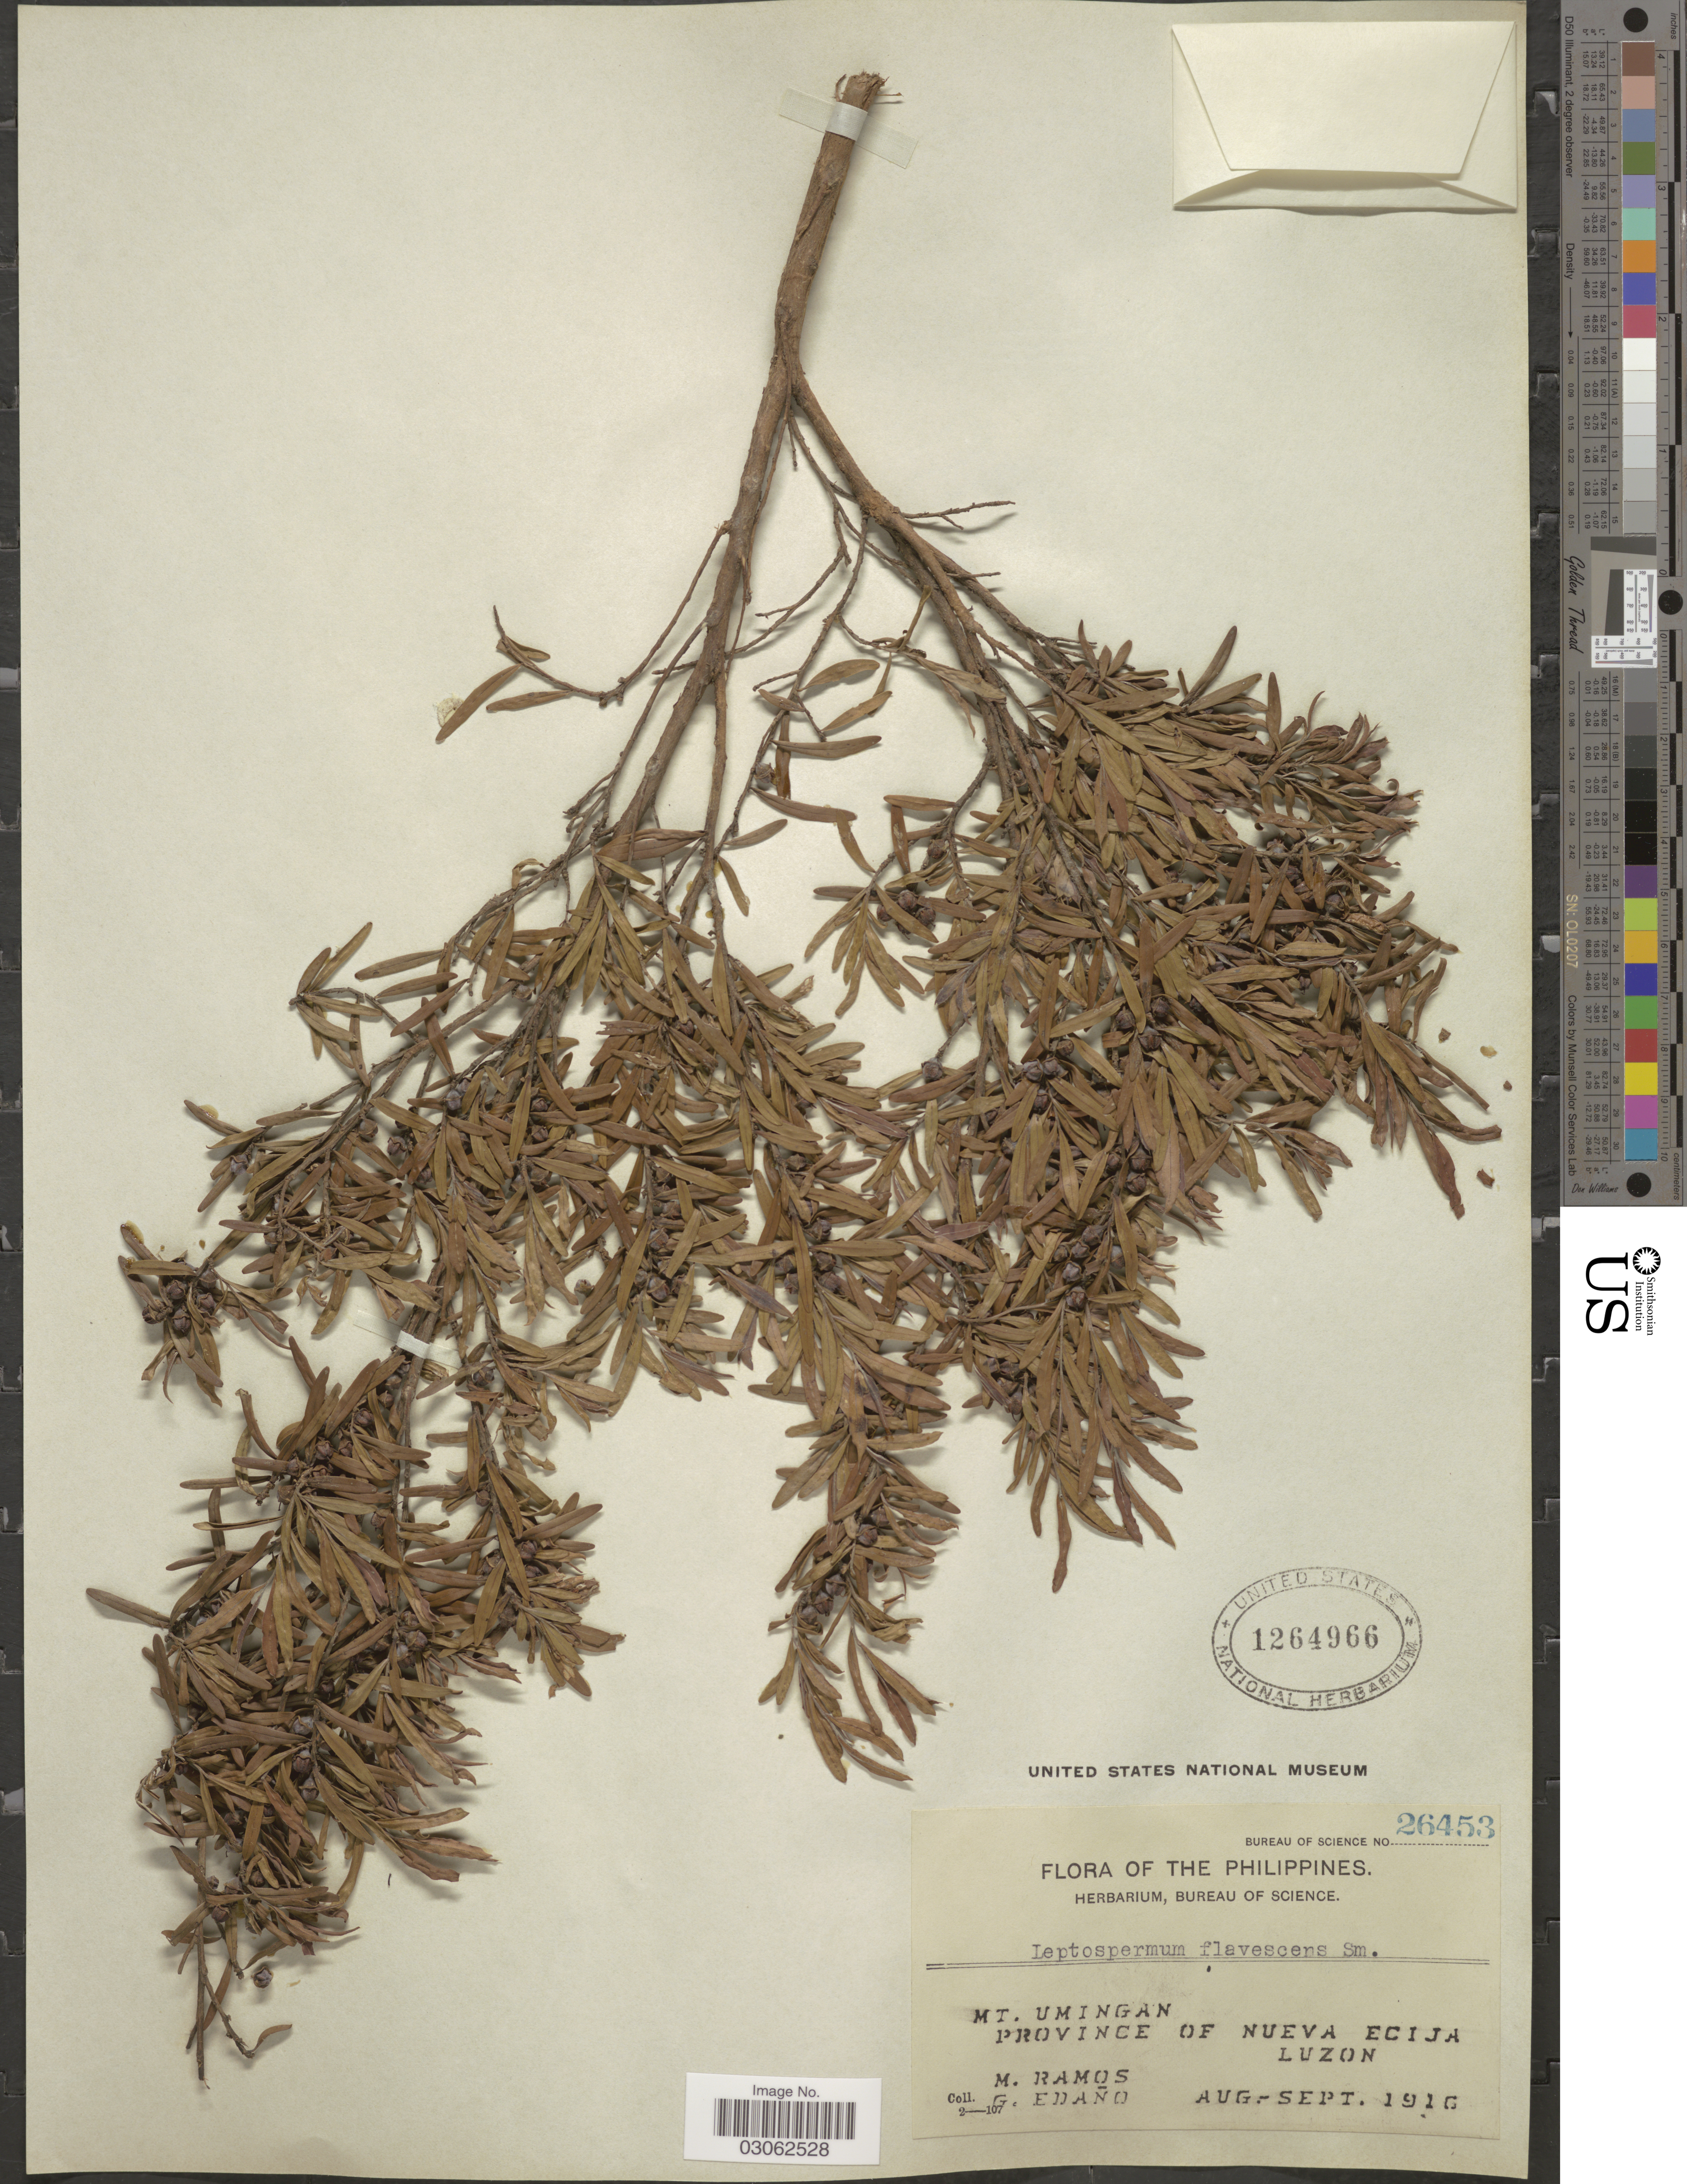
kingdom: Plantae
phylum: Tracheophyta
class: Magnoliopsida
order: Myrtales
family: Myrtaceae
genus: Leptospermum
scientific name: Leptospermum javanicum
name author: Blume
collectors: M. Ramos & G. Edaño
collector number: Bureau of Science 26453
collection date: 1916-08/1916-09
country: Philippines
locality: Mt. Umingan. Province of Nueva Ecija. Luzon.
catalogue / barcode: US 1264966